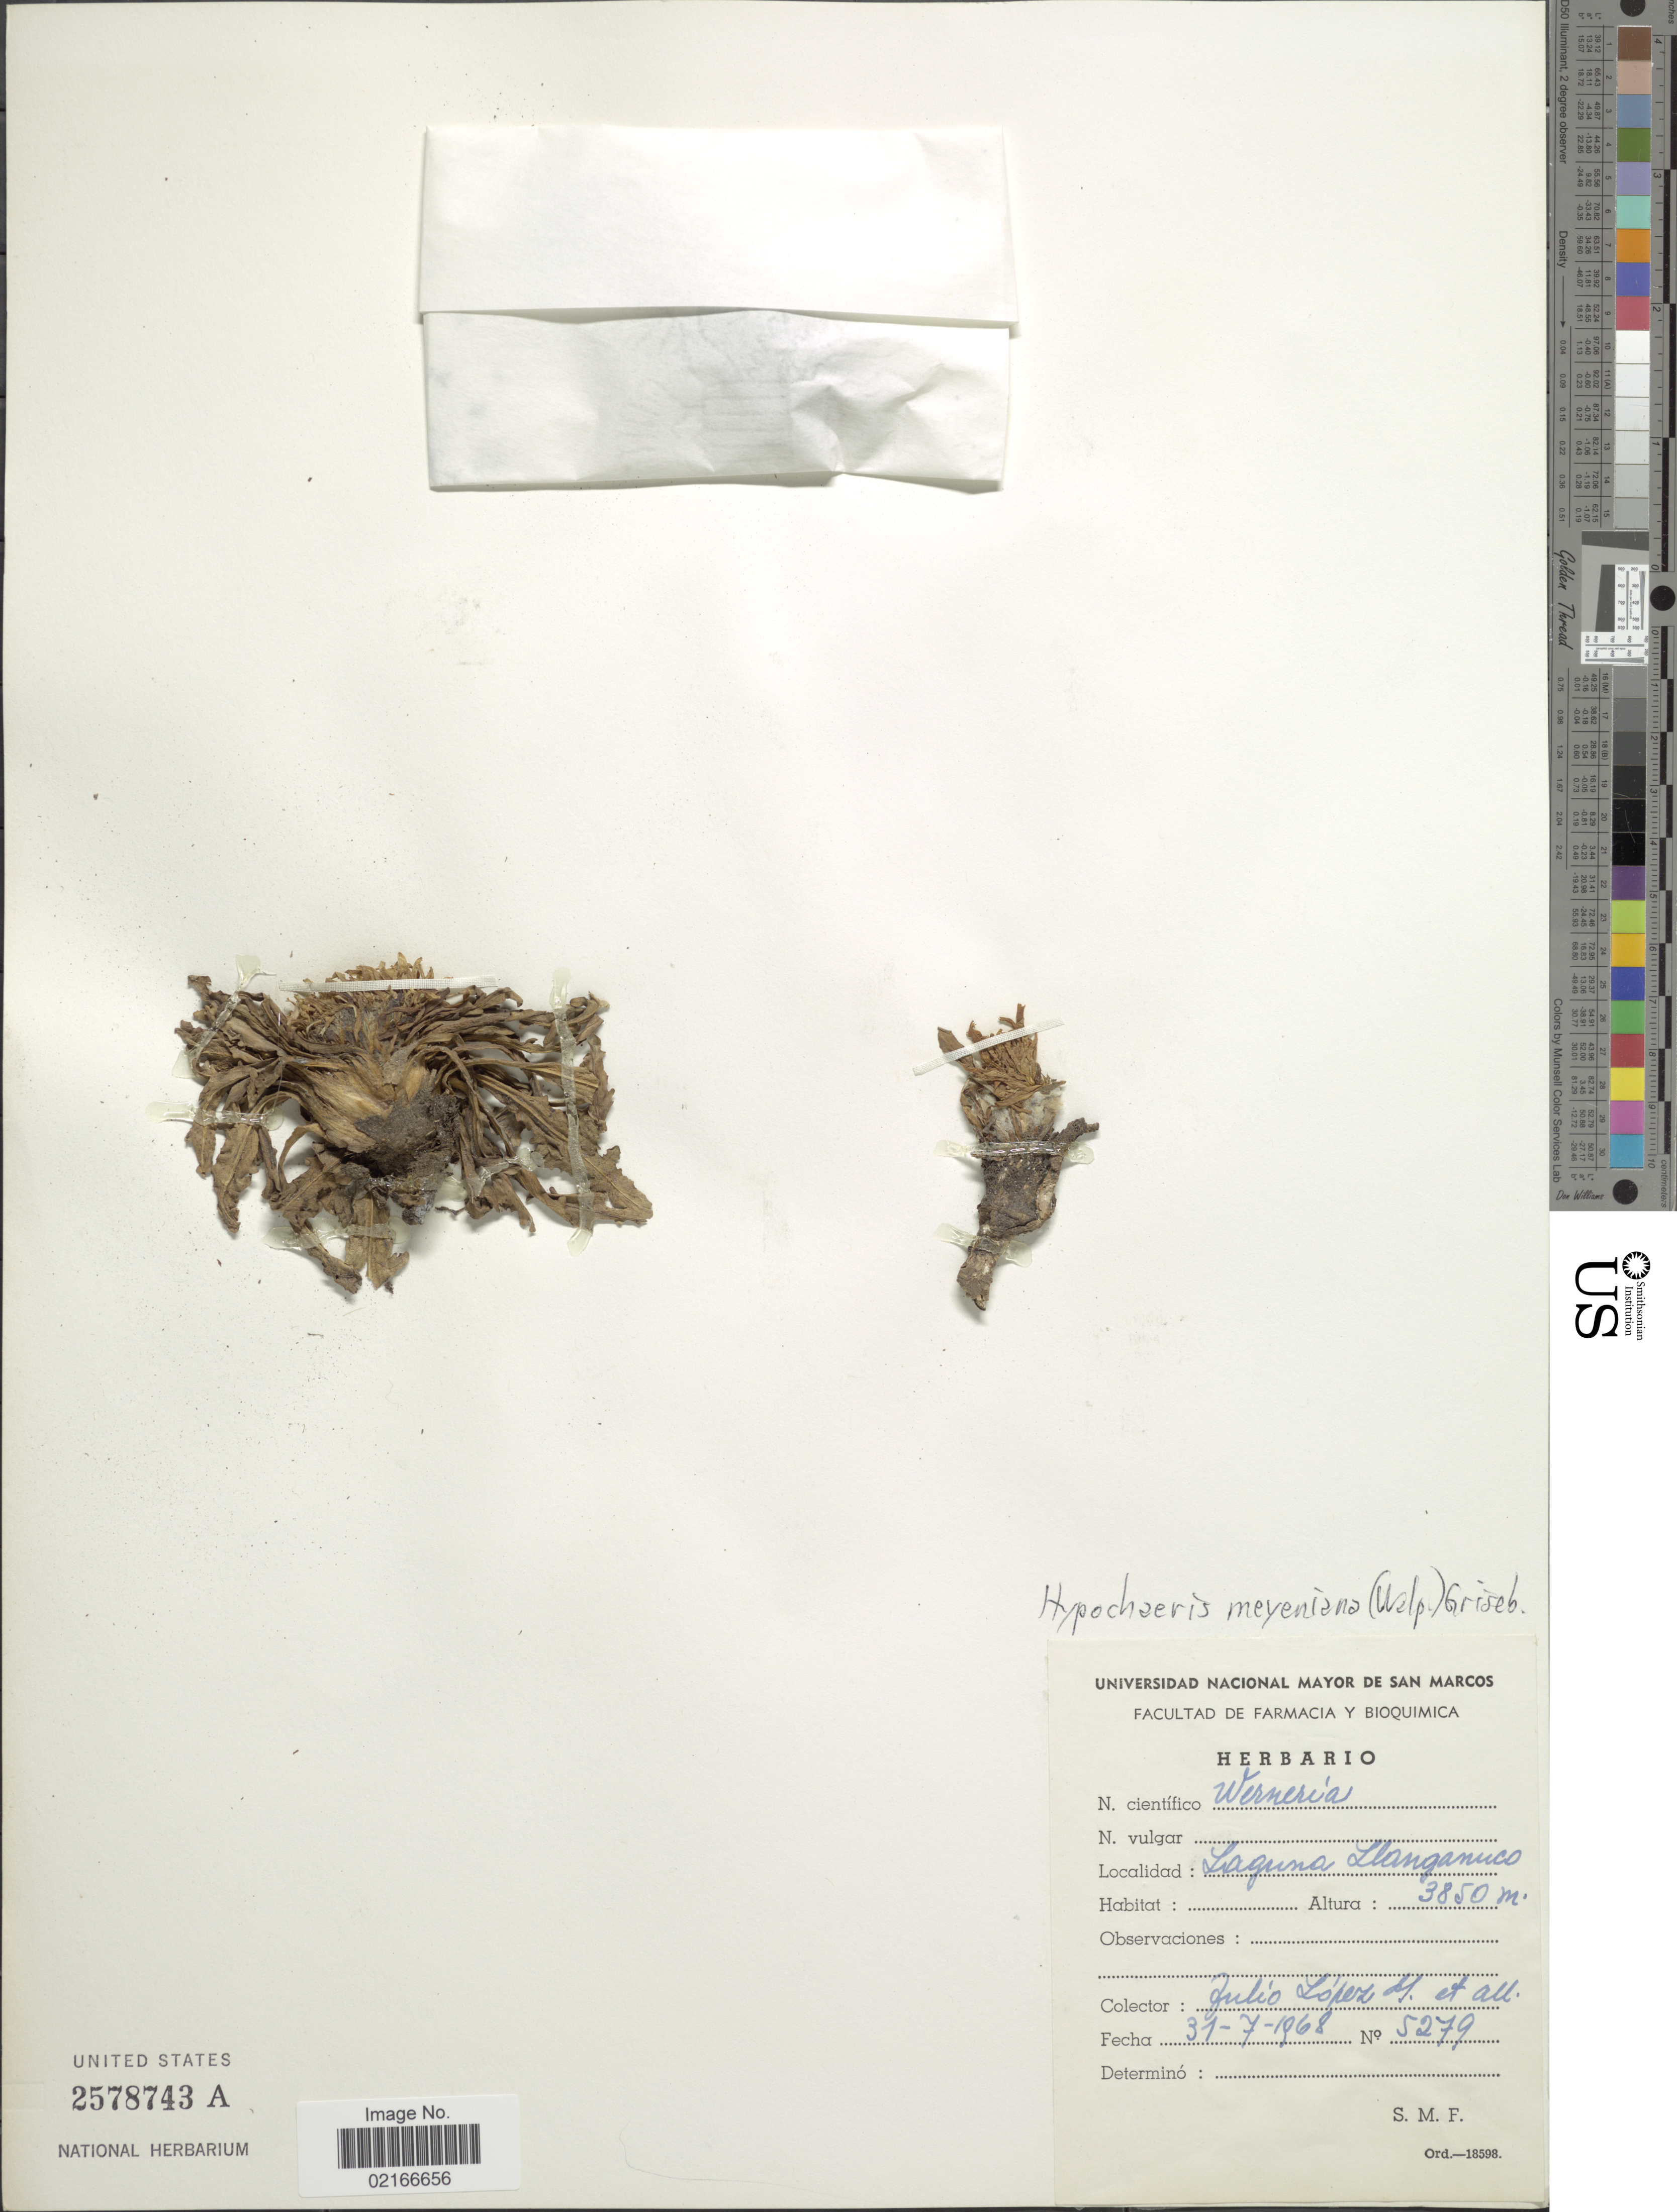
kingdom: Plantae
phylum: Tracheophyta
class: Magnoliopsida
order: Asterales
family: Asteraceae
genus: Hypochaeris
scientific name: Hypochaeris meyeniana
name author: (Walp.) Benth. & Hook. f. ex Griseb.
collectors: J. Lopez M. & et al.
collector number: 5279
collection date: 1968-07-31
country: Peru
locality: Laguna Llaganuco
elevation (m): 3850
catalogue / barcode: US 2578743A